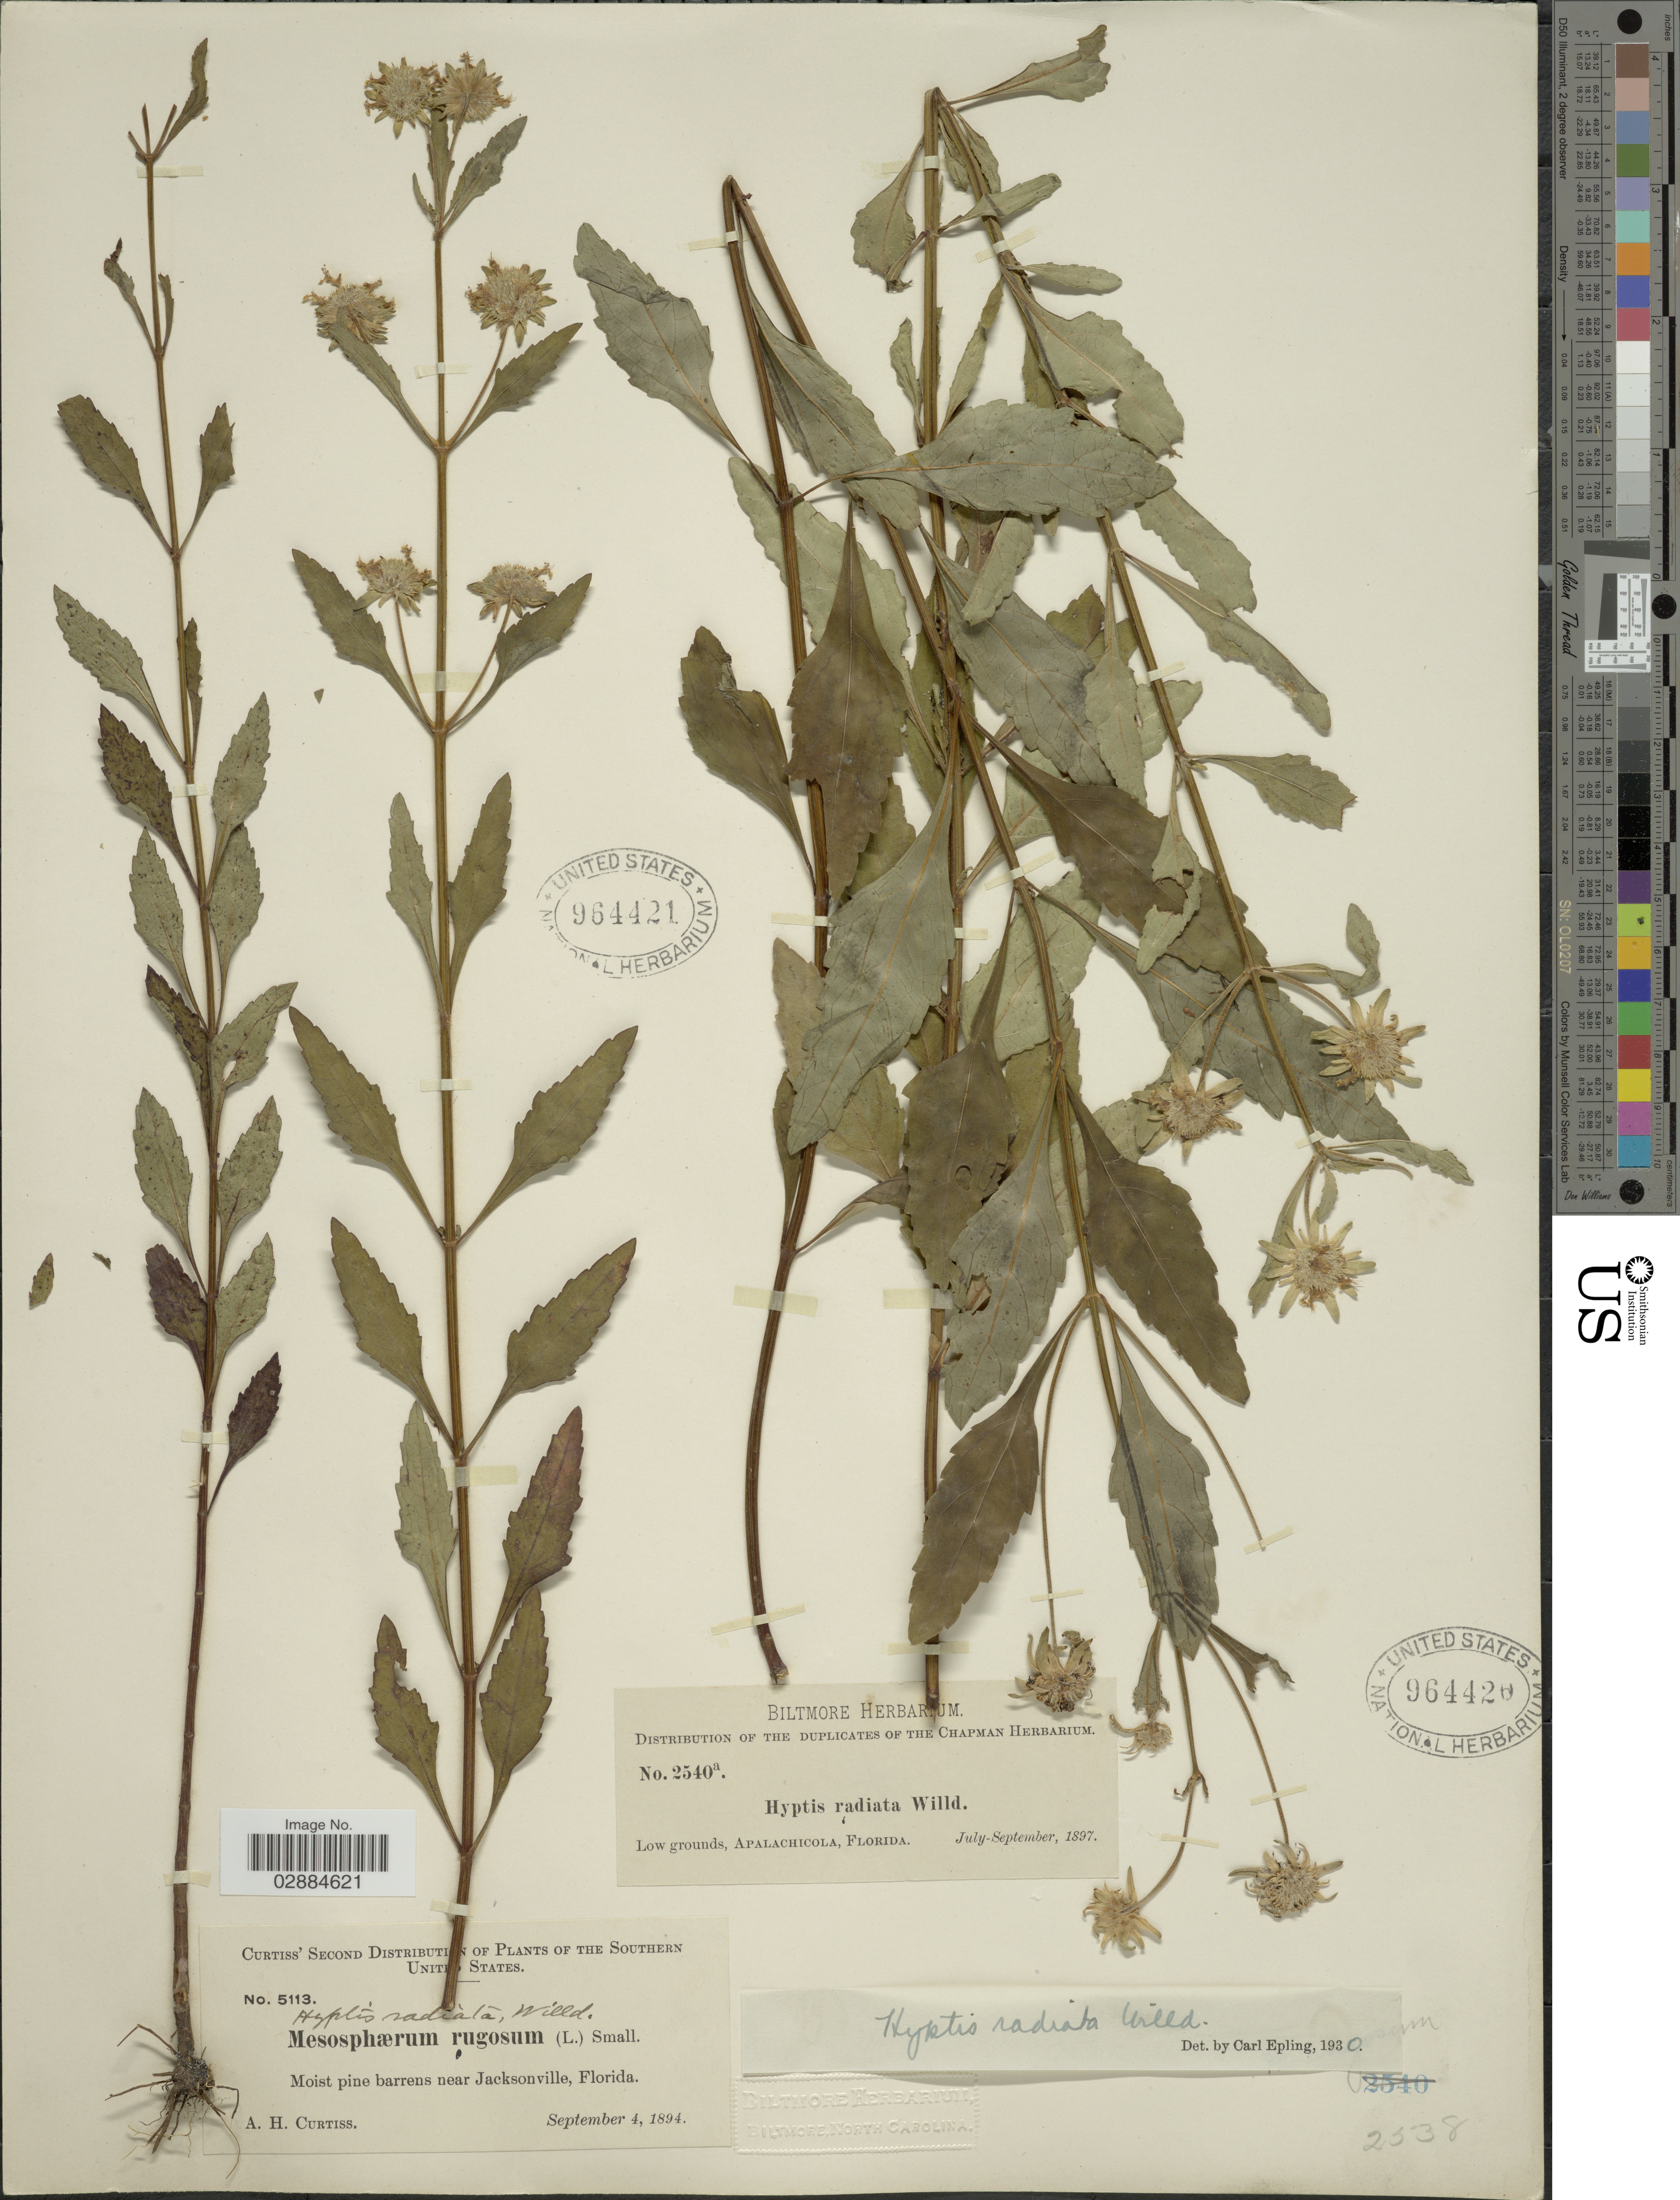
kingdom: Plantae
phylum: Tracheophyta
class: Magnoliopsida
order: Lamiales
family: Lamiaceae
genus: Hyptis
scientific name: Hyptis radiata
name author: Kunth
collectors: A. H. Curtiss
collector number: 5113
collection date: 1894-09-04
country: United States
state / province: Florida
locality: Moist pine barrens near Jacksonville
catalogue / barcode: US 964421